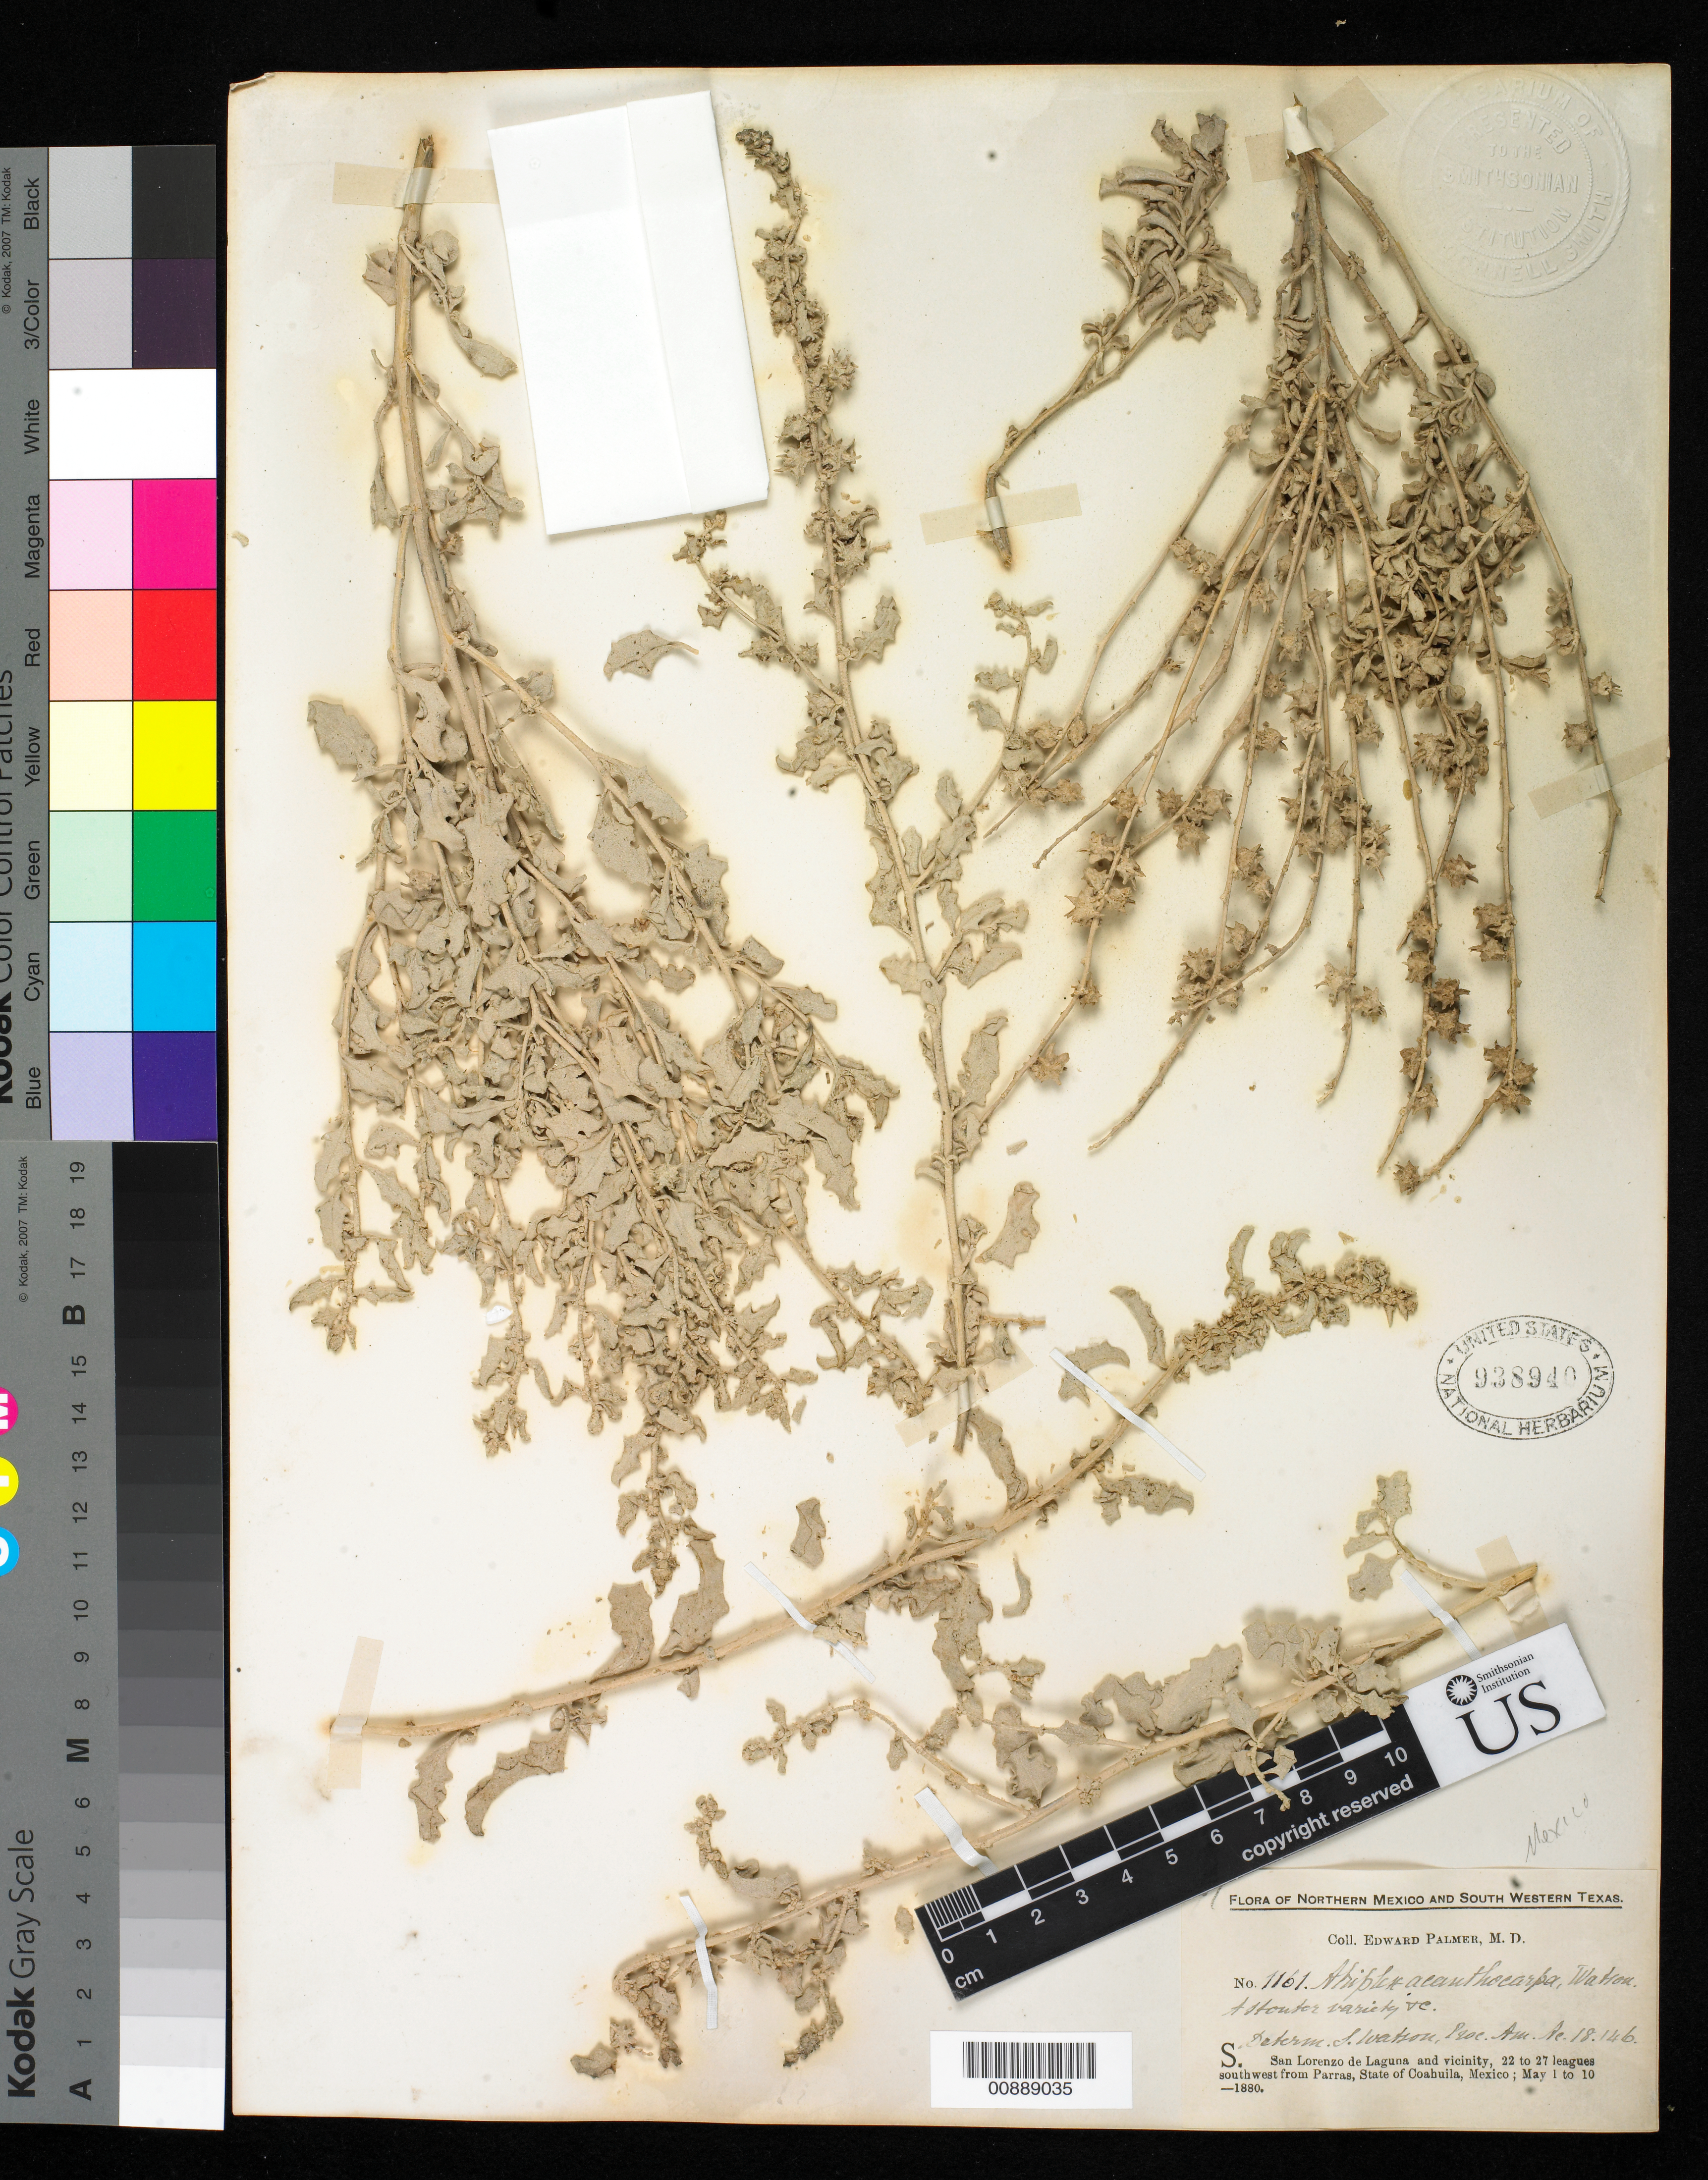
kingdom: Plantae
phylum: Tracheophyta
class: Magnoliopsida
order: Caryophyllales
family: Amaranthaceae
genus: Atriplex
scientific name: Atriplex acanthocarpa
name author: (Torr.) S. Watson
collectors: E. Palmer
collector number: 1161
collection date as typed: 01 May 1880 to 10 May 1880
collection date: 1880-05-01/1880-05-10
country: Mexico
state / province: Coahuila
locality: S. San Lorenzo de Laguna and vicinity, 22 to 27 leagues southwest from Parras, Coahuila.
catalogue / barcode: US 938940